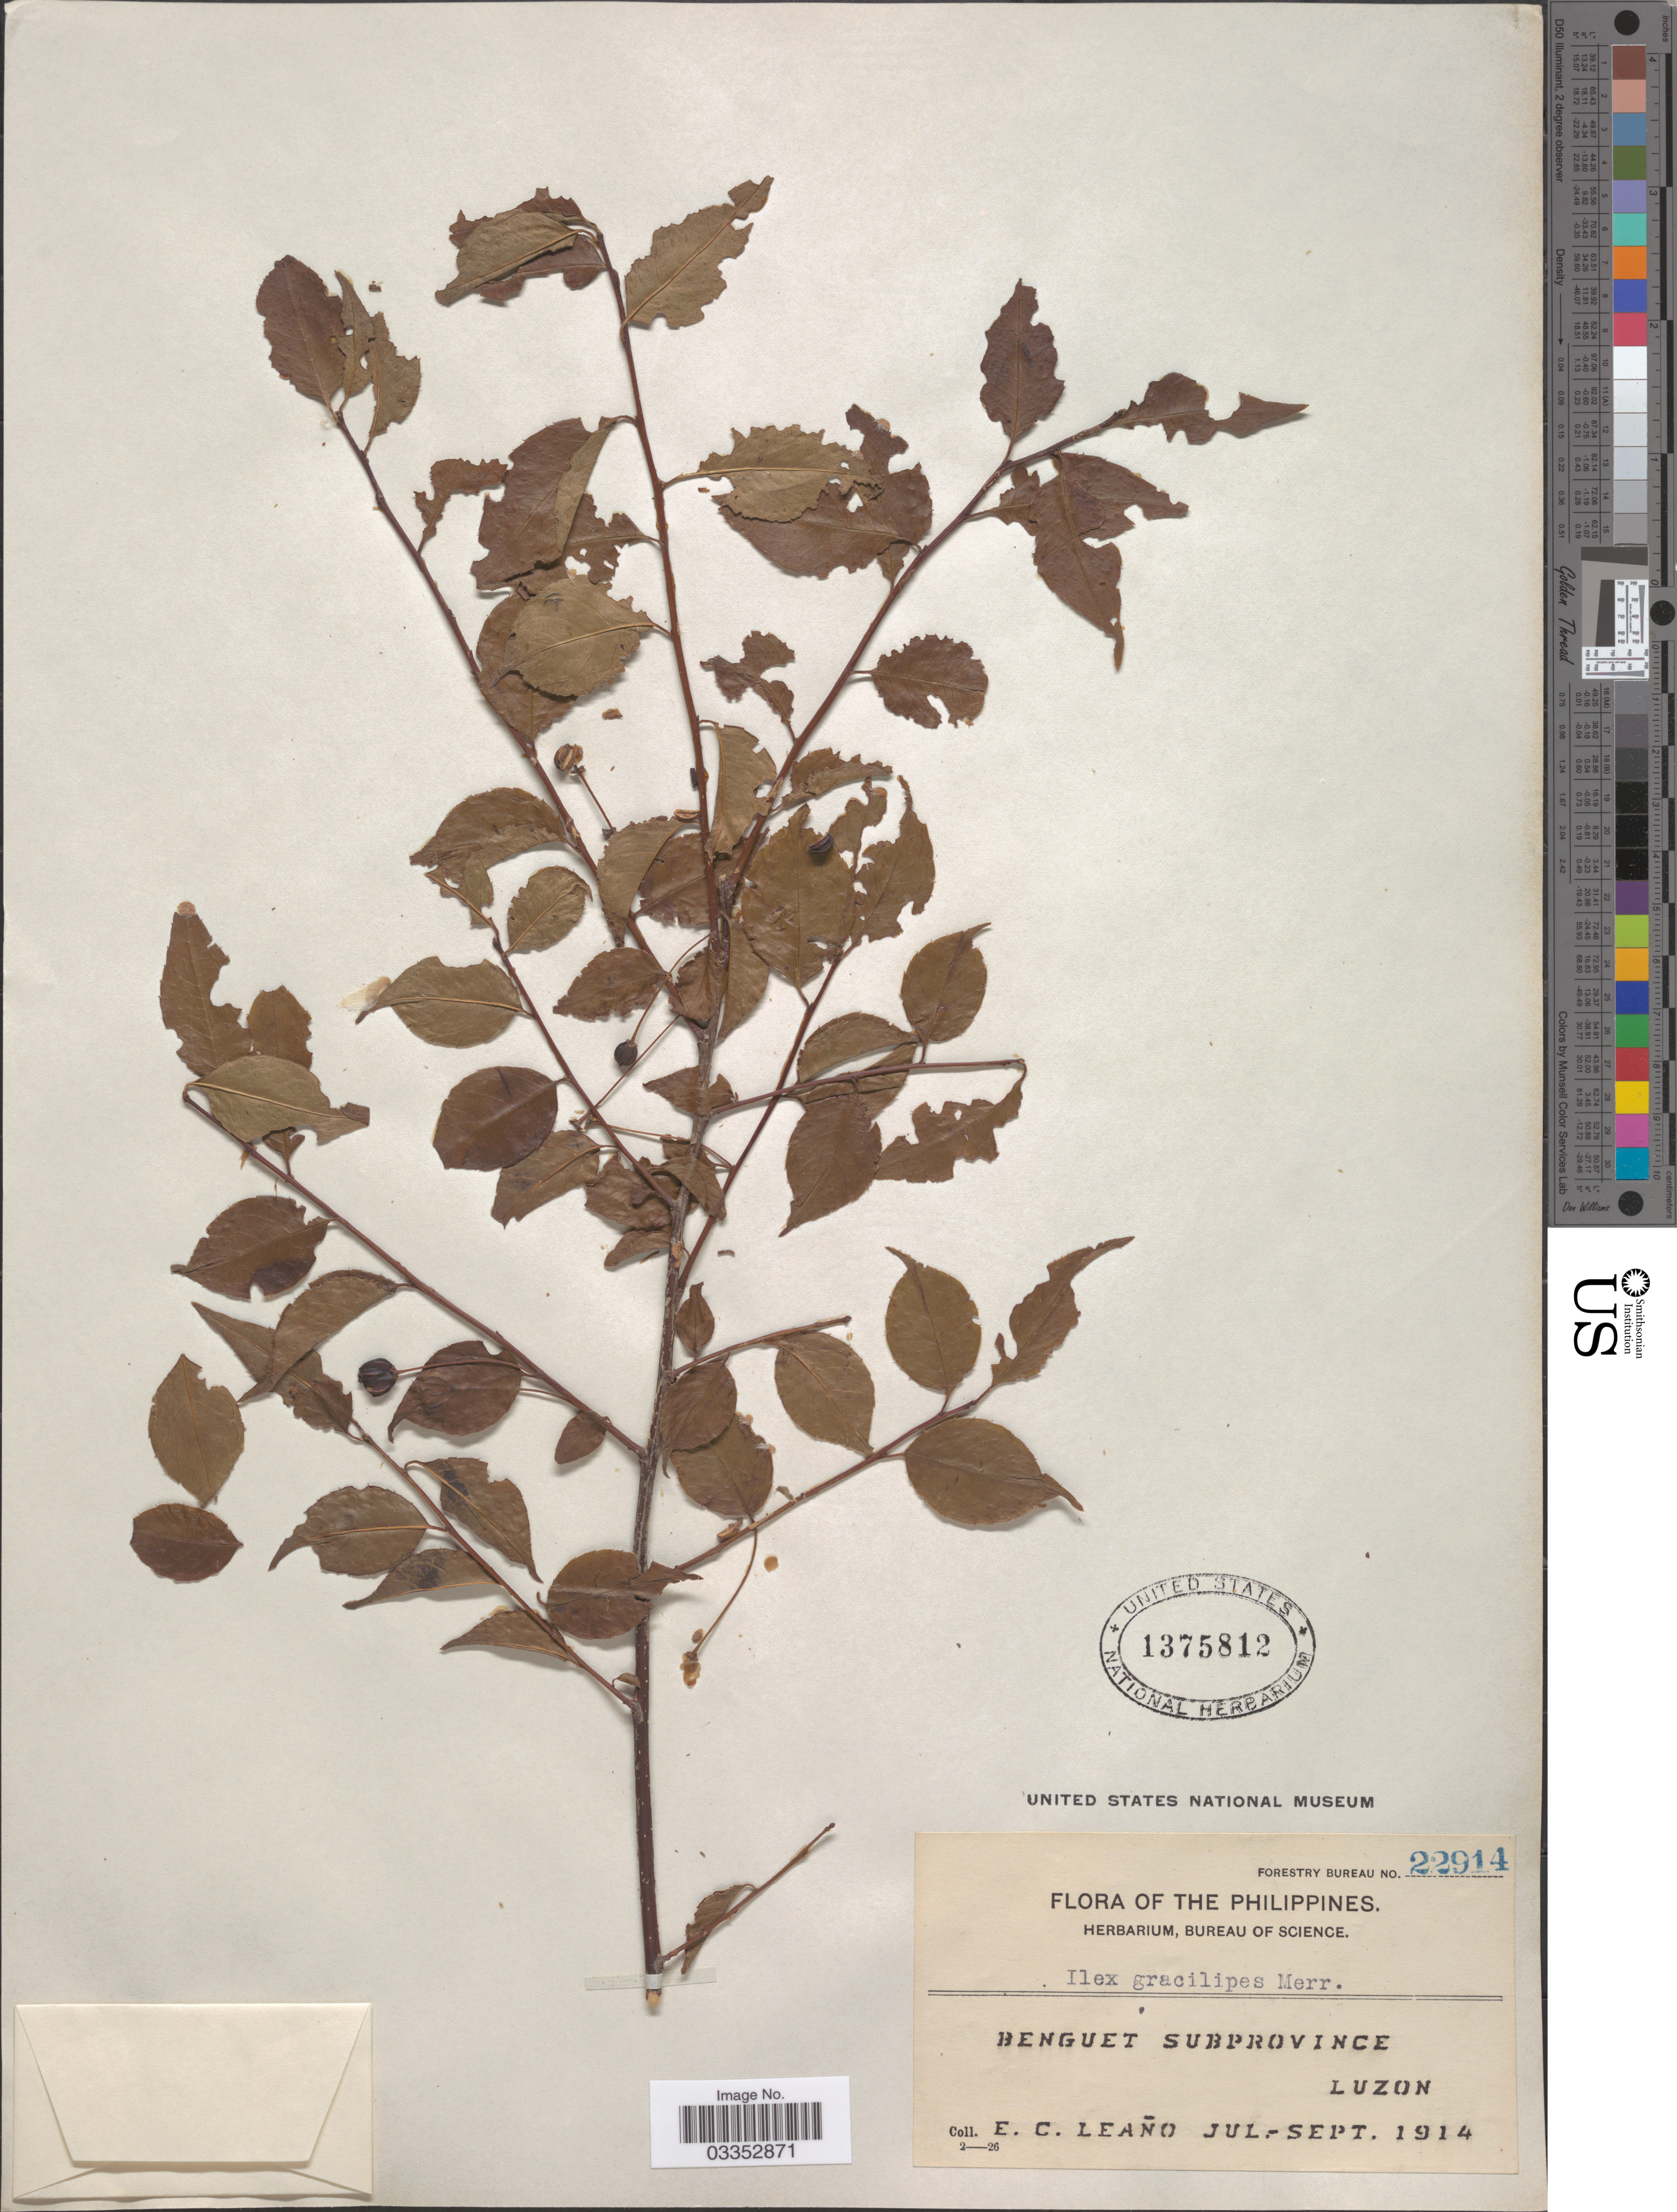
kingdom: Plantae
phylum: Tracheophyta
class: Magnoliopsida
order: Aquifoliales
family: Aquifoliaceae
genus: Ilex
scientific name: Ilex asprella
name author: Champ. ex Benth.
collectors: E. Leano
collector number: Forestry Bureau 22914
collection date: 1914-07/1914-09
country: Philippines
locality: Benguet Subprovince, Luzon.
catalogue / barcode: US 1375812